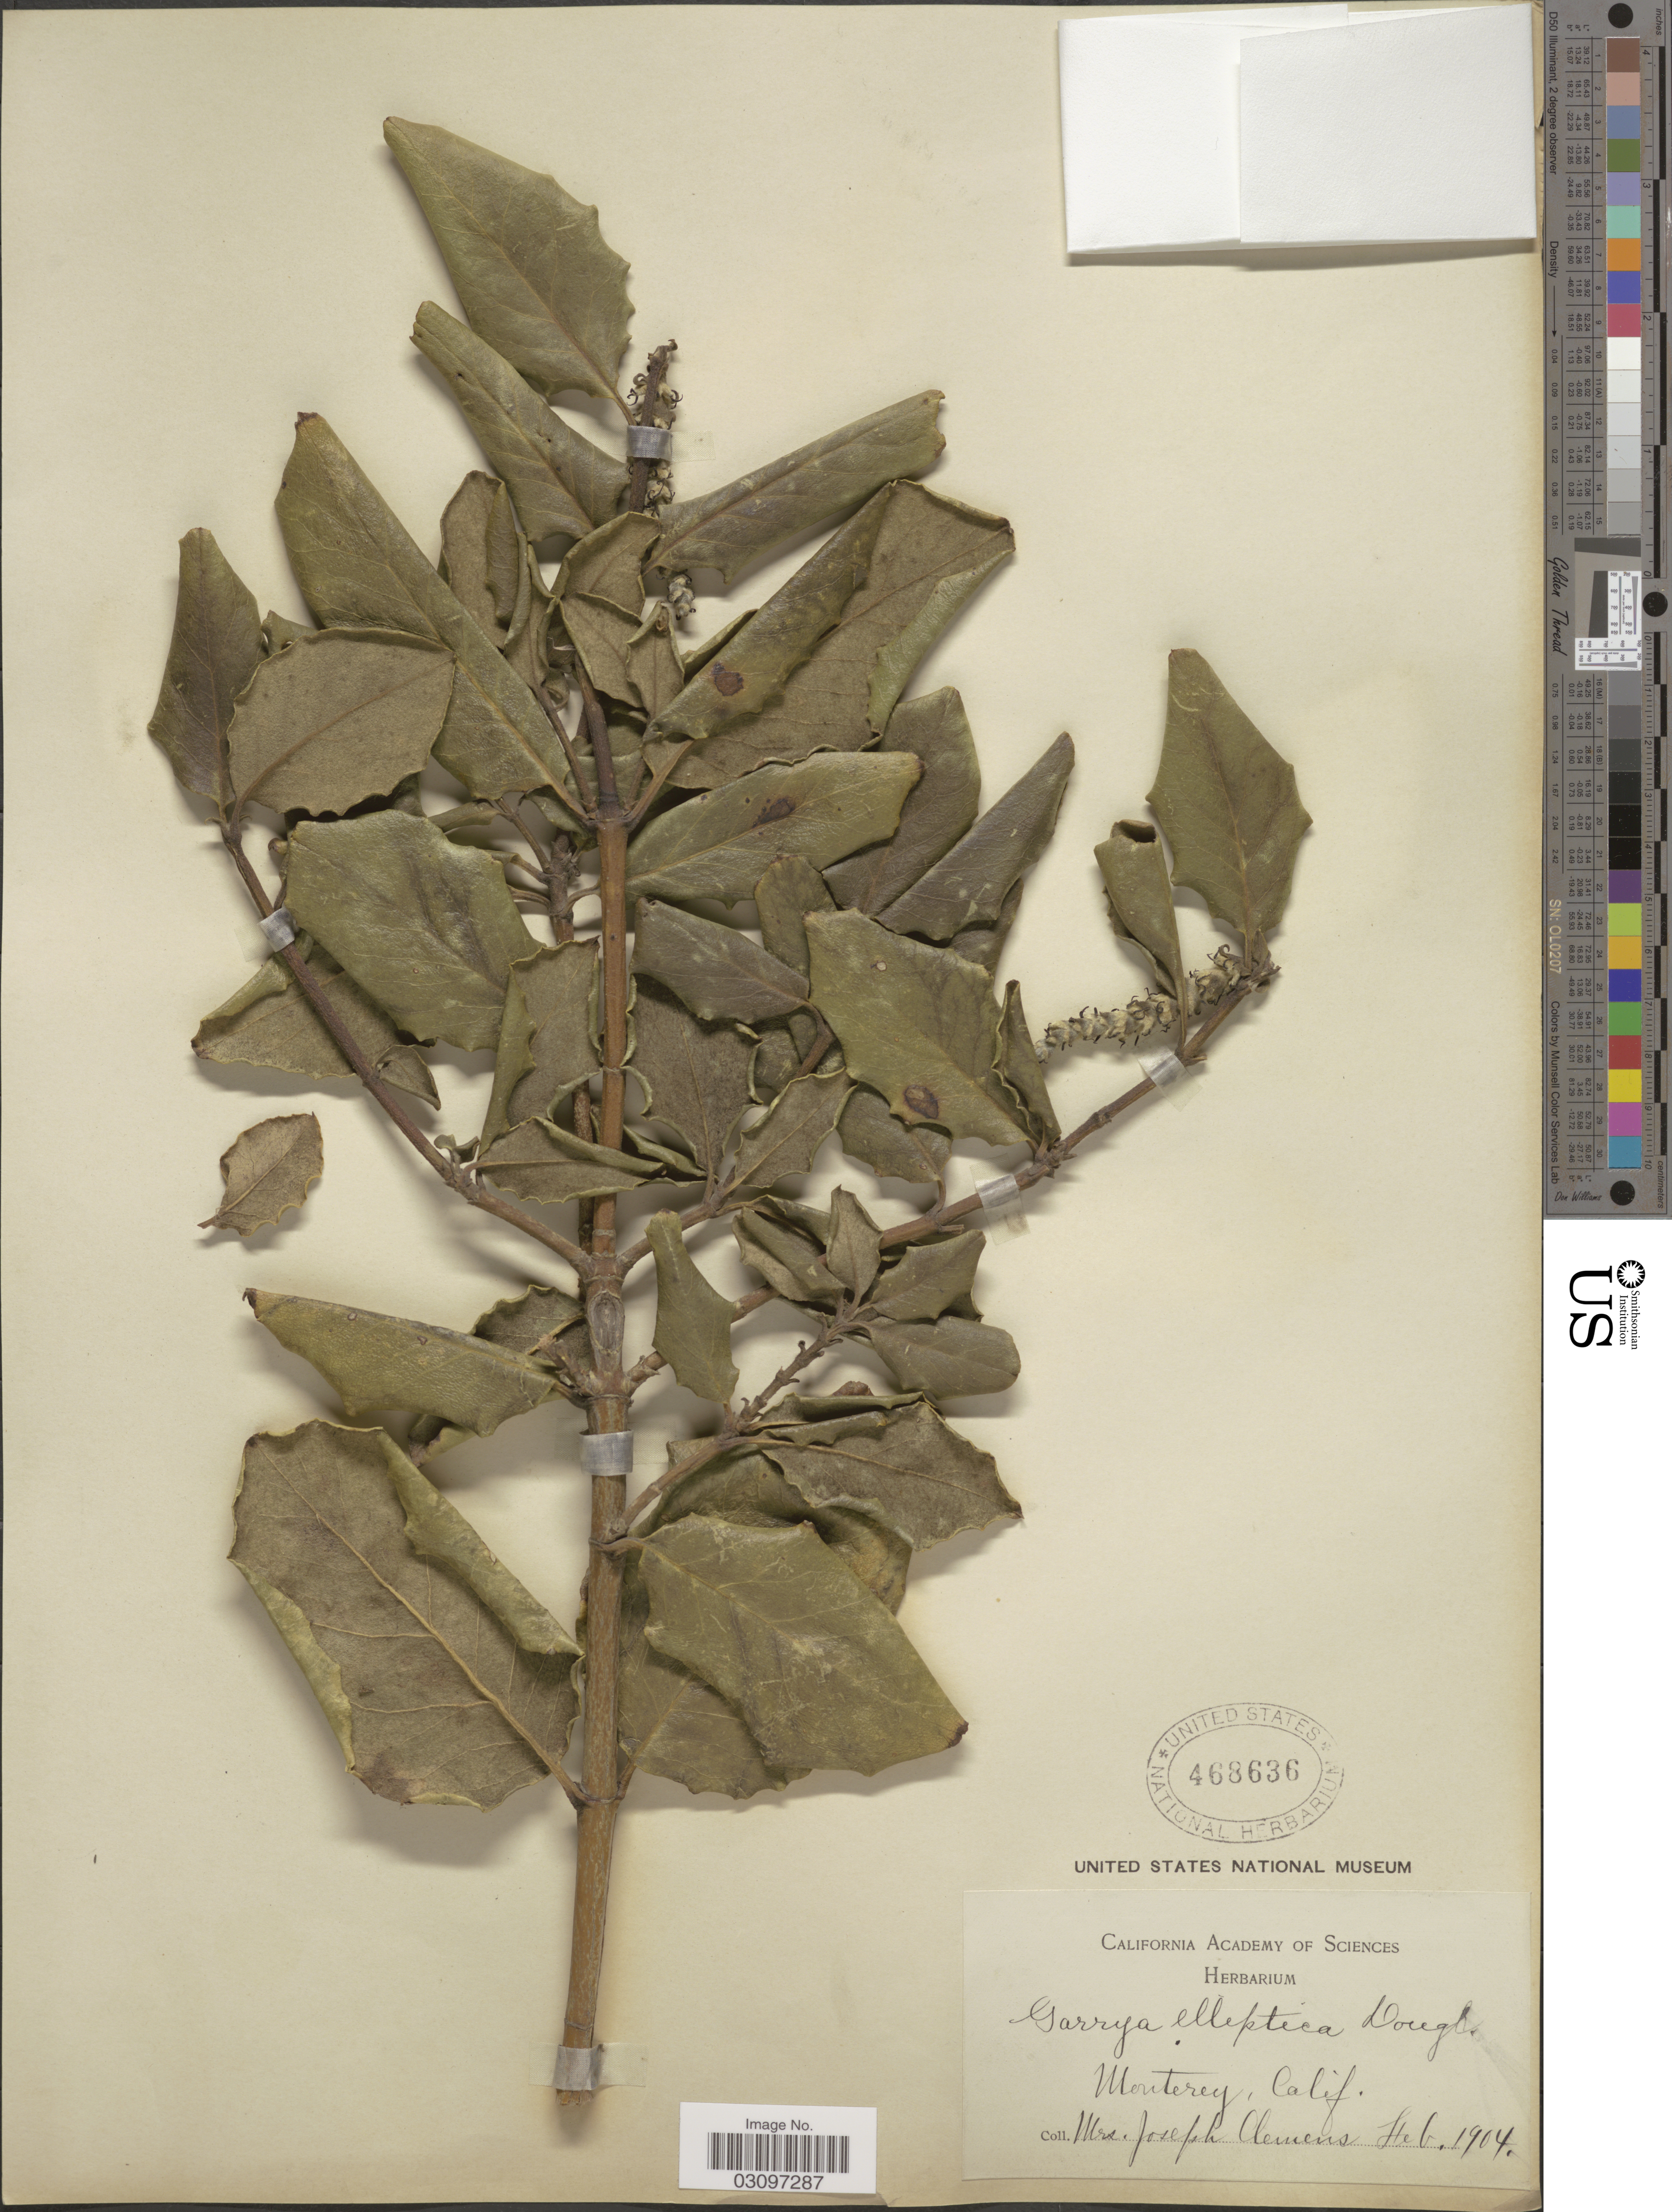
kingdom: Plantae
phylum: Tracheophyta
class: Magnoliopsida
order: Garryales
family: Garryaceae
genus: Garrya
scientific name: Garrya elliptica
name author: Douglas ex Lindl.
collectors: J. Clemens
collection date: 1904-02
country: United States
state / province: California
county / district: Monterey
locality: Monterey.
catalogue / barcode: US 468636